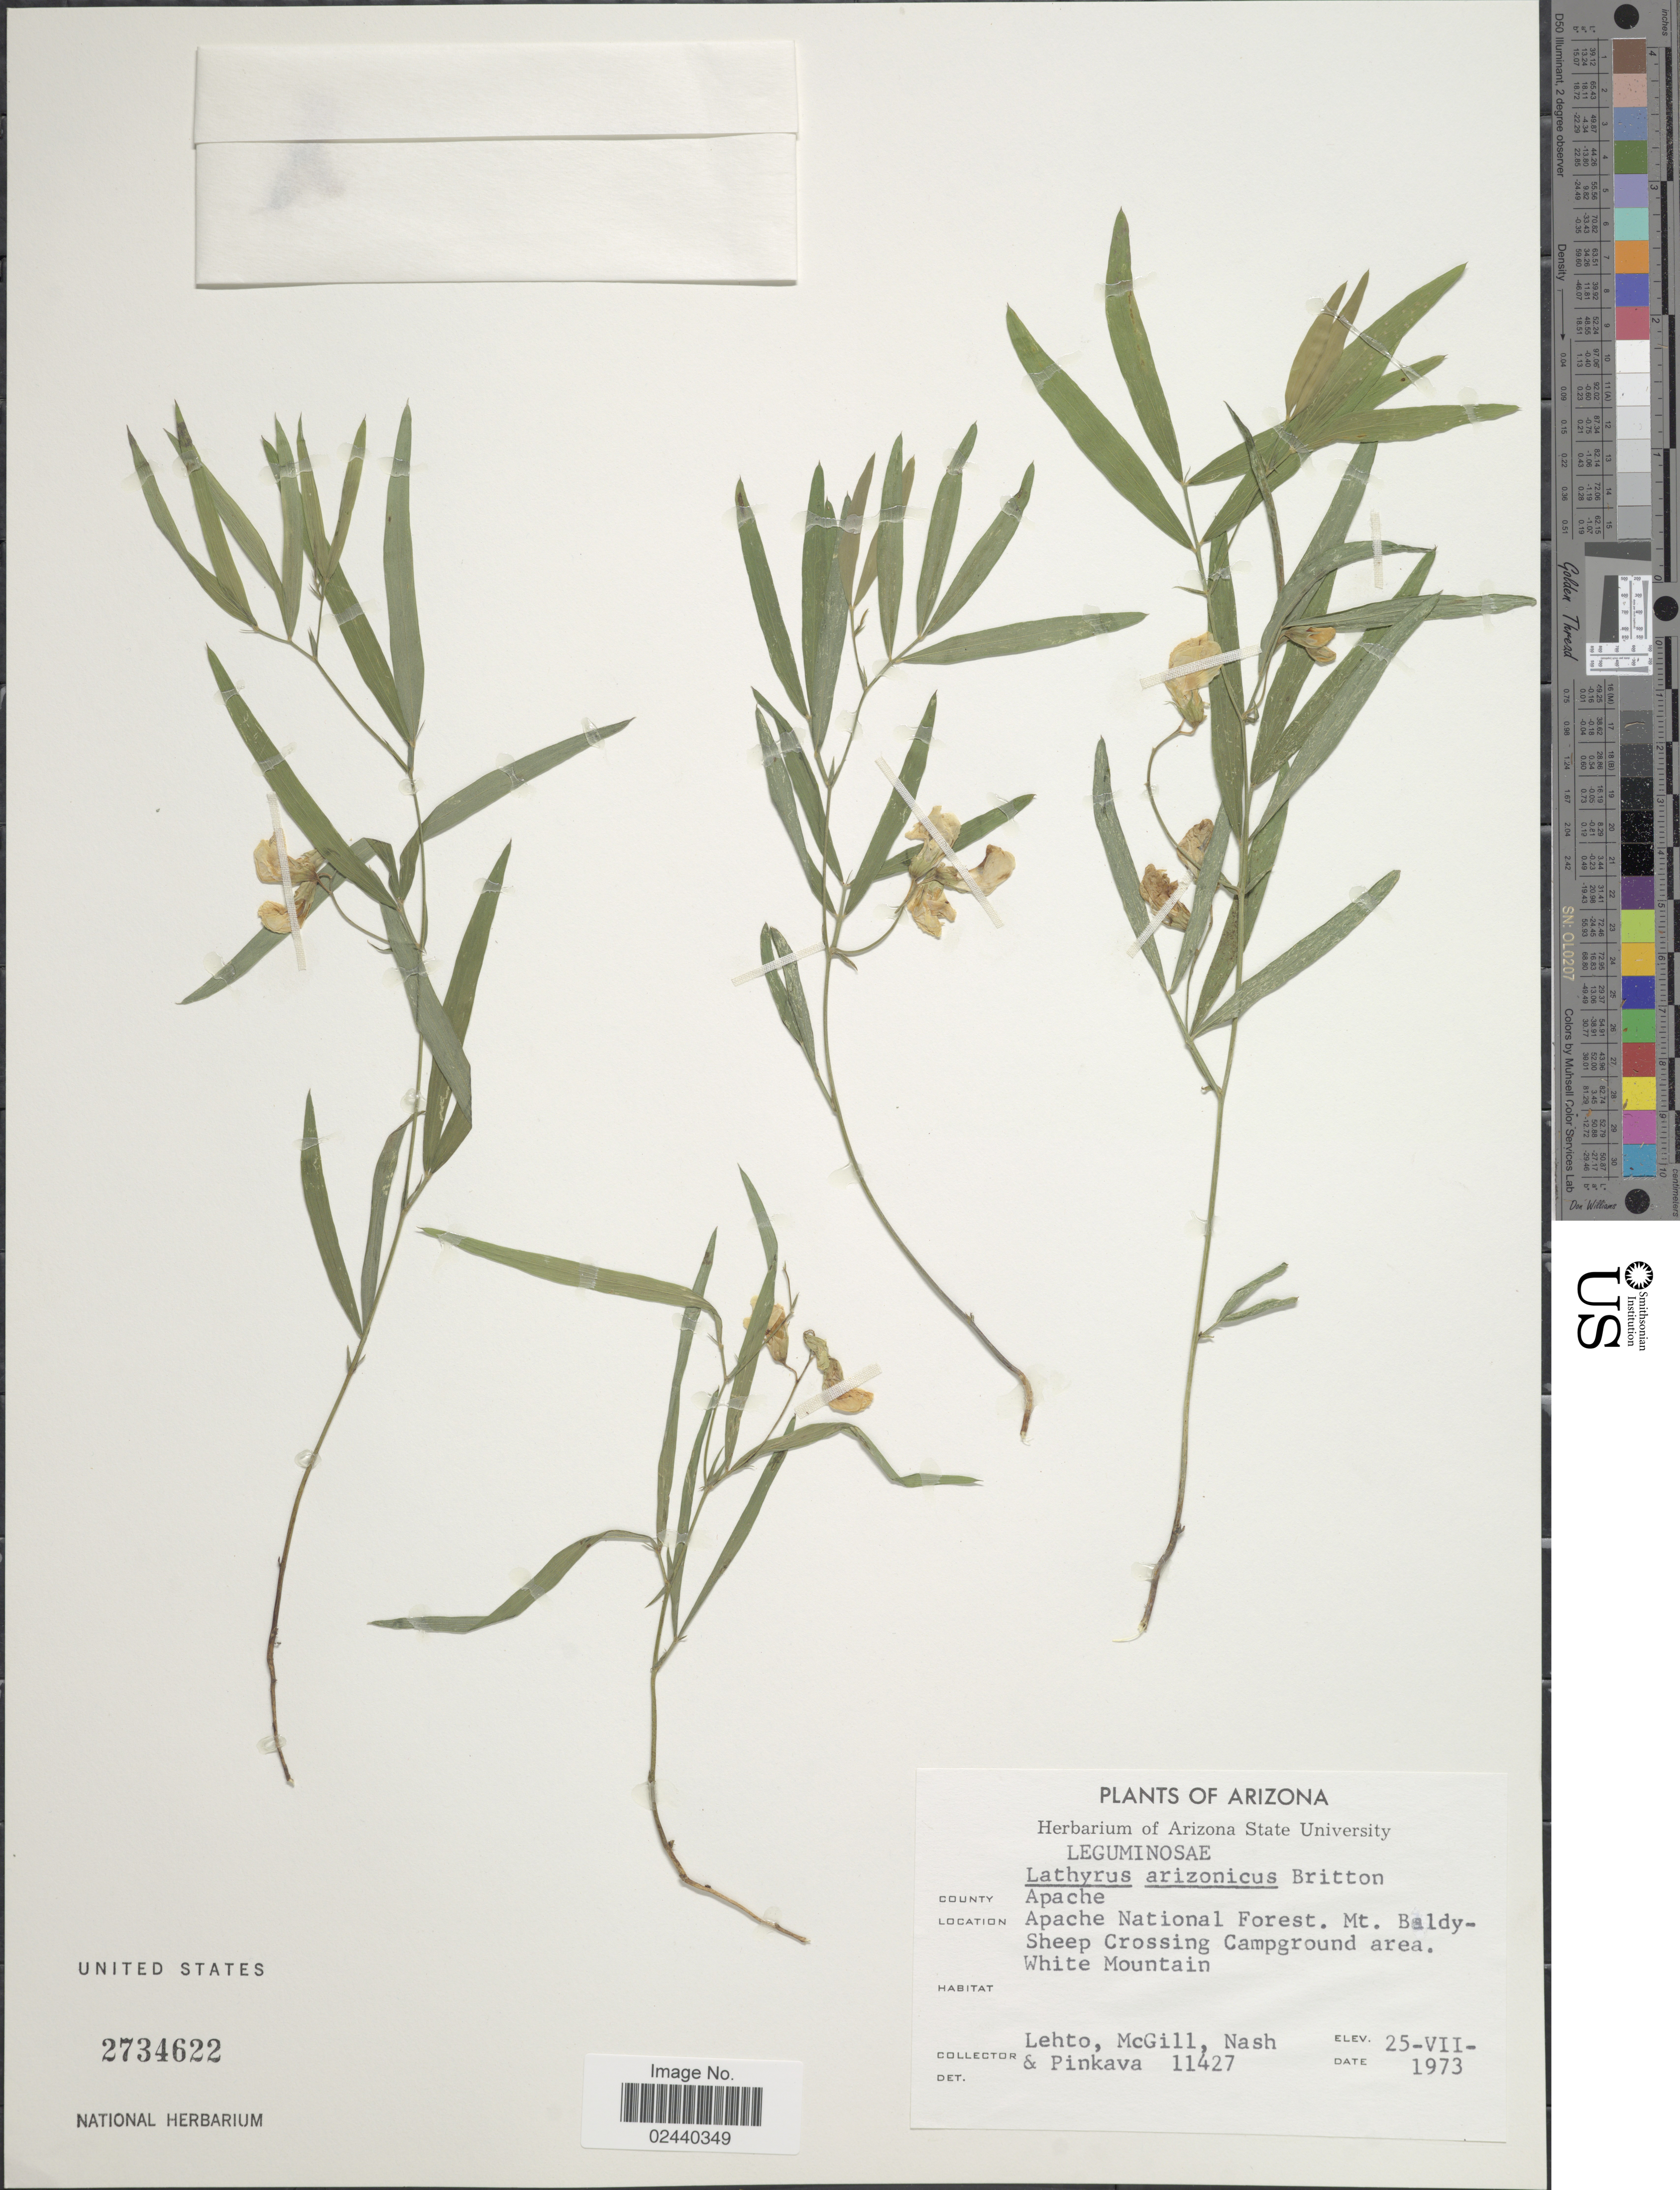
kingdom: Plantae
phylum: Tracheophyta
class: Magnoliopsida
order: Fabales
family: Fabaceae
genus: Lathyrus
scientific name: Lathyrus arizonicus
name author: Britton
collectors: -. Lehto, -. McGill, -- Nash & -. Pinkava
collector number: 11427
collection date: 1973-07-25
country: United States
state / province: Arizona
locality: Apache County, Apache National Forest. Mt. Baldy-Sheep Crossing Campground area, White Mountain.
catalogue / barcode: US 2734622